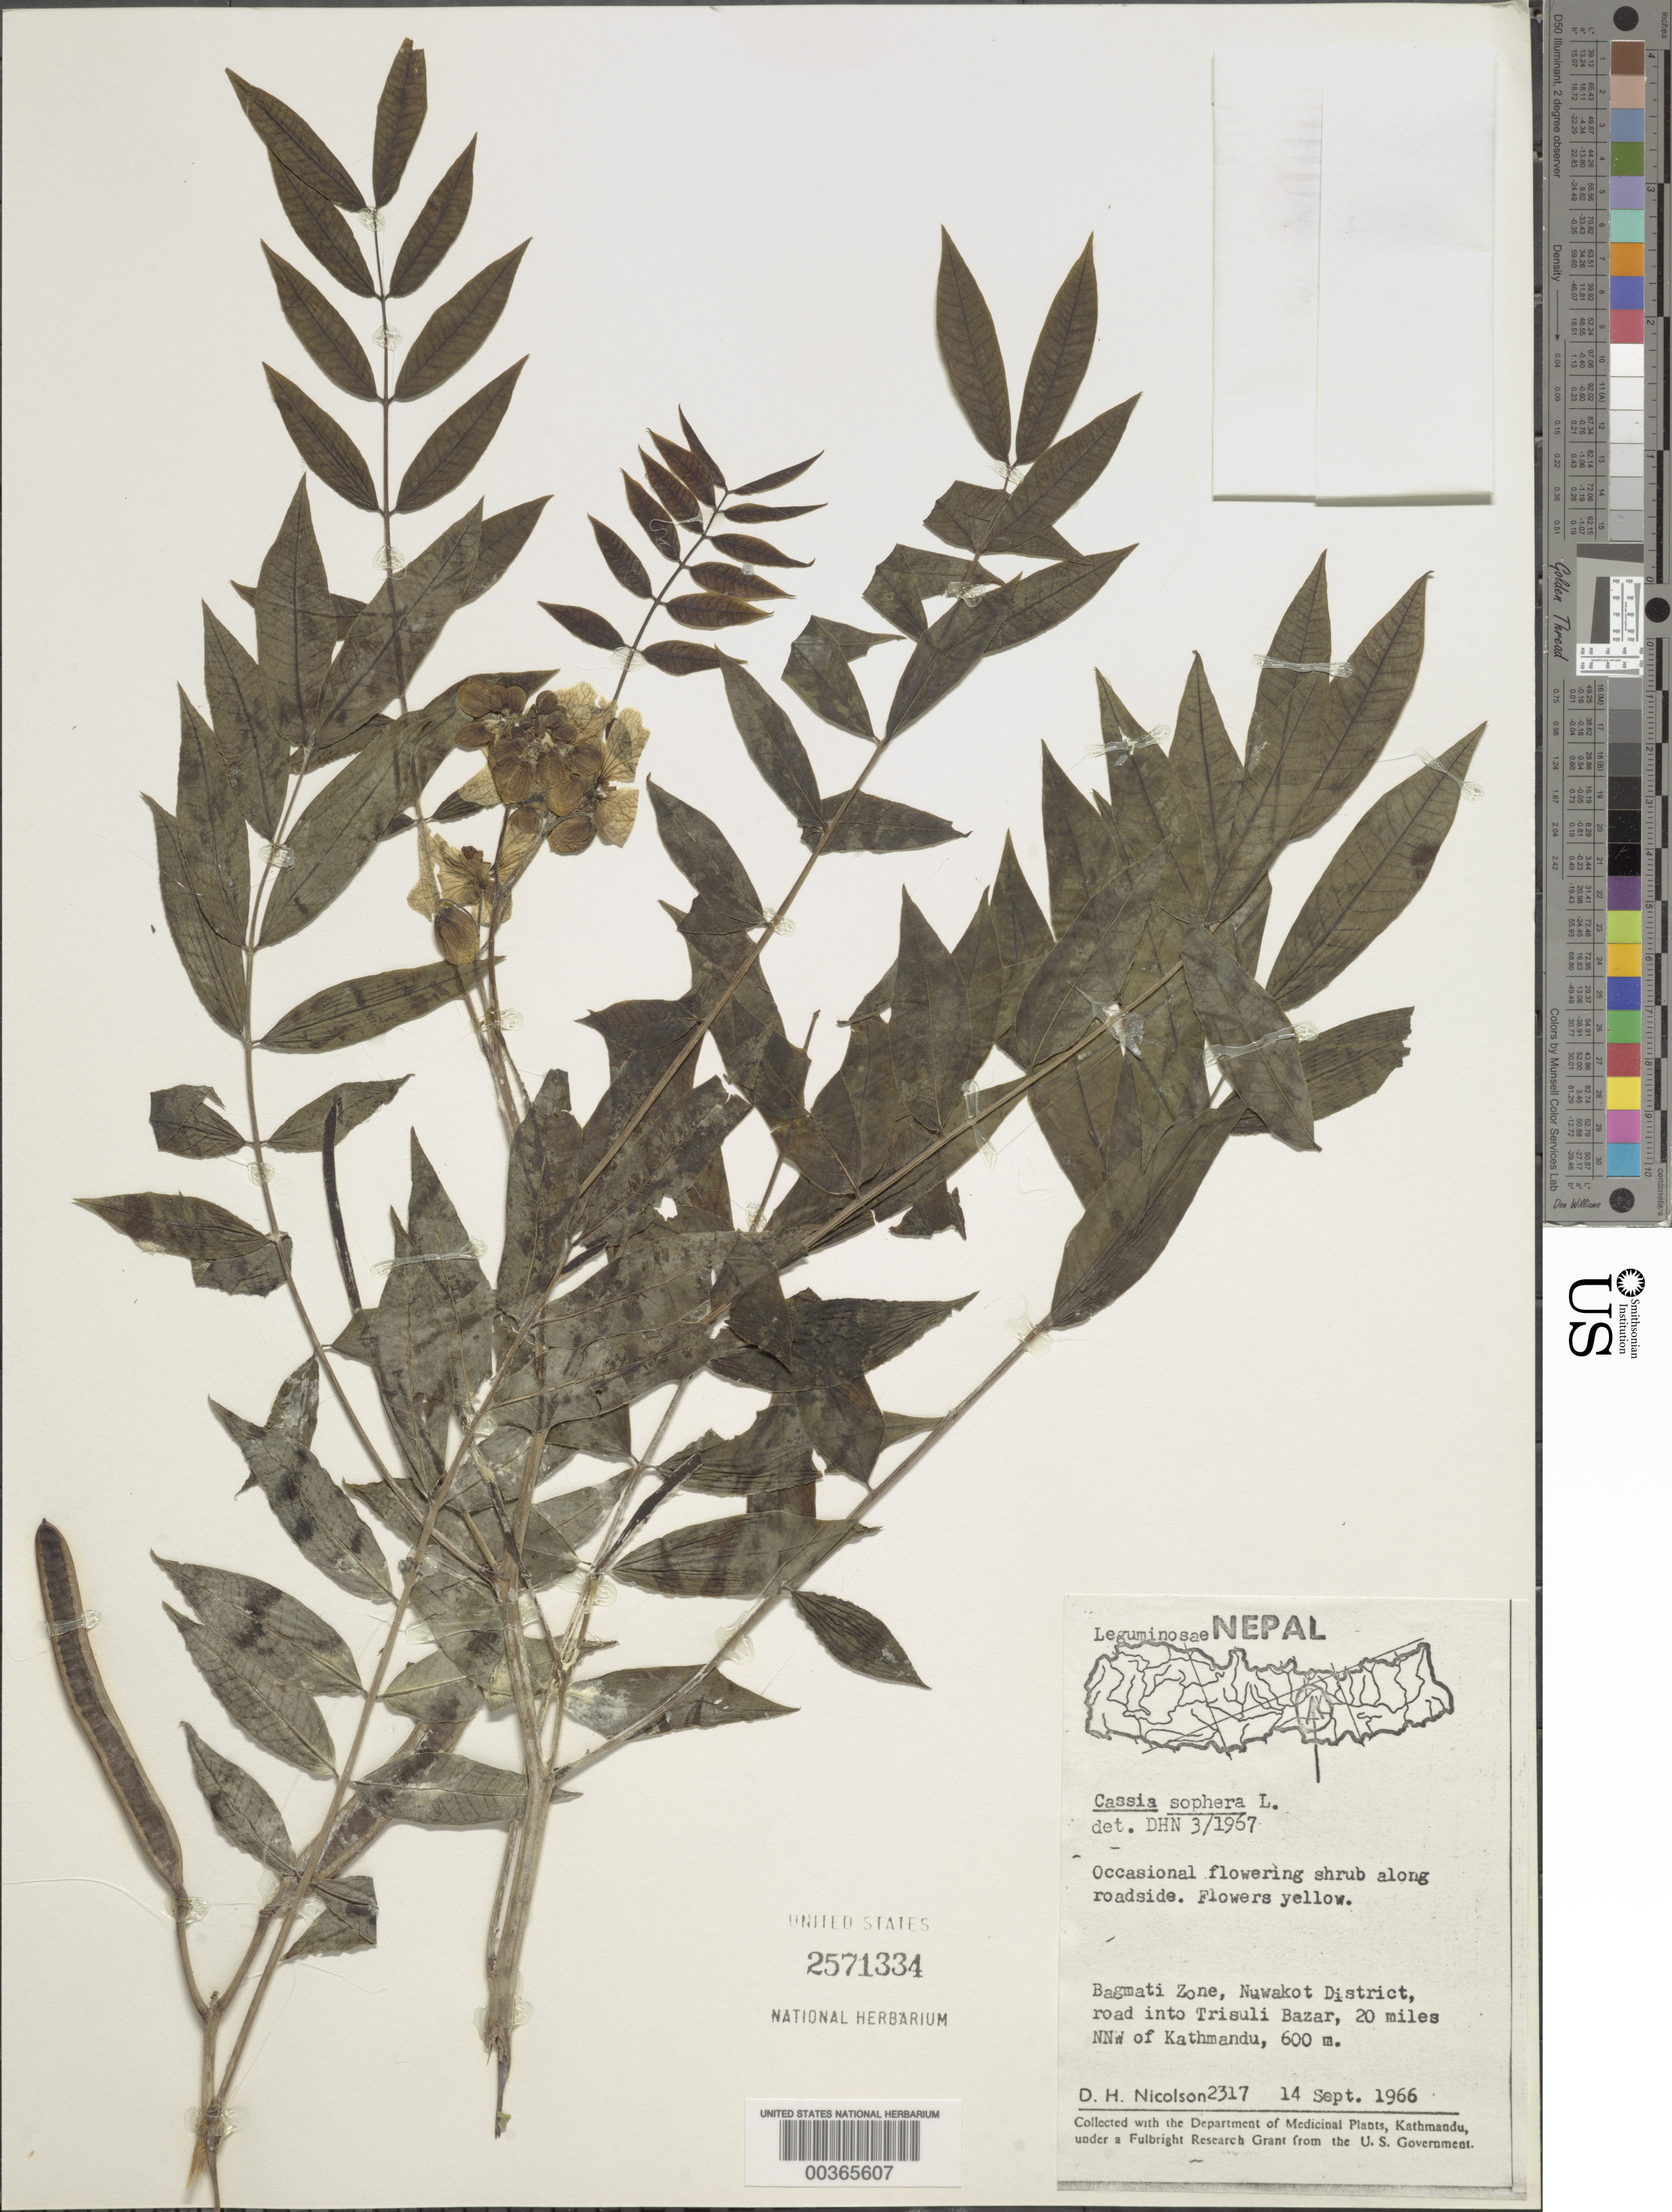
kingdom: Plantae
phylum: Tracheophyta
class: Magnoliopsida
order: Fabales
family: Fabaceae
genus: Senna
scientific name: Senna sophera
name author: (L.) Roxb.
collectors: D. H. Nicolson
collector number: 2317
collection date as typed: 14 Sep 1966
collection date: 1966-09-14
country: Nepal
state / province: Bagmati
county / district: Nuwakot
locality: Road in to Trisuli Bazar, 20 mi NNW of Kathmandu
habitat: Along roadside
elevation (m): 600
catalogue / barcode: US 2571334